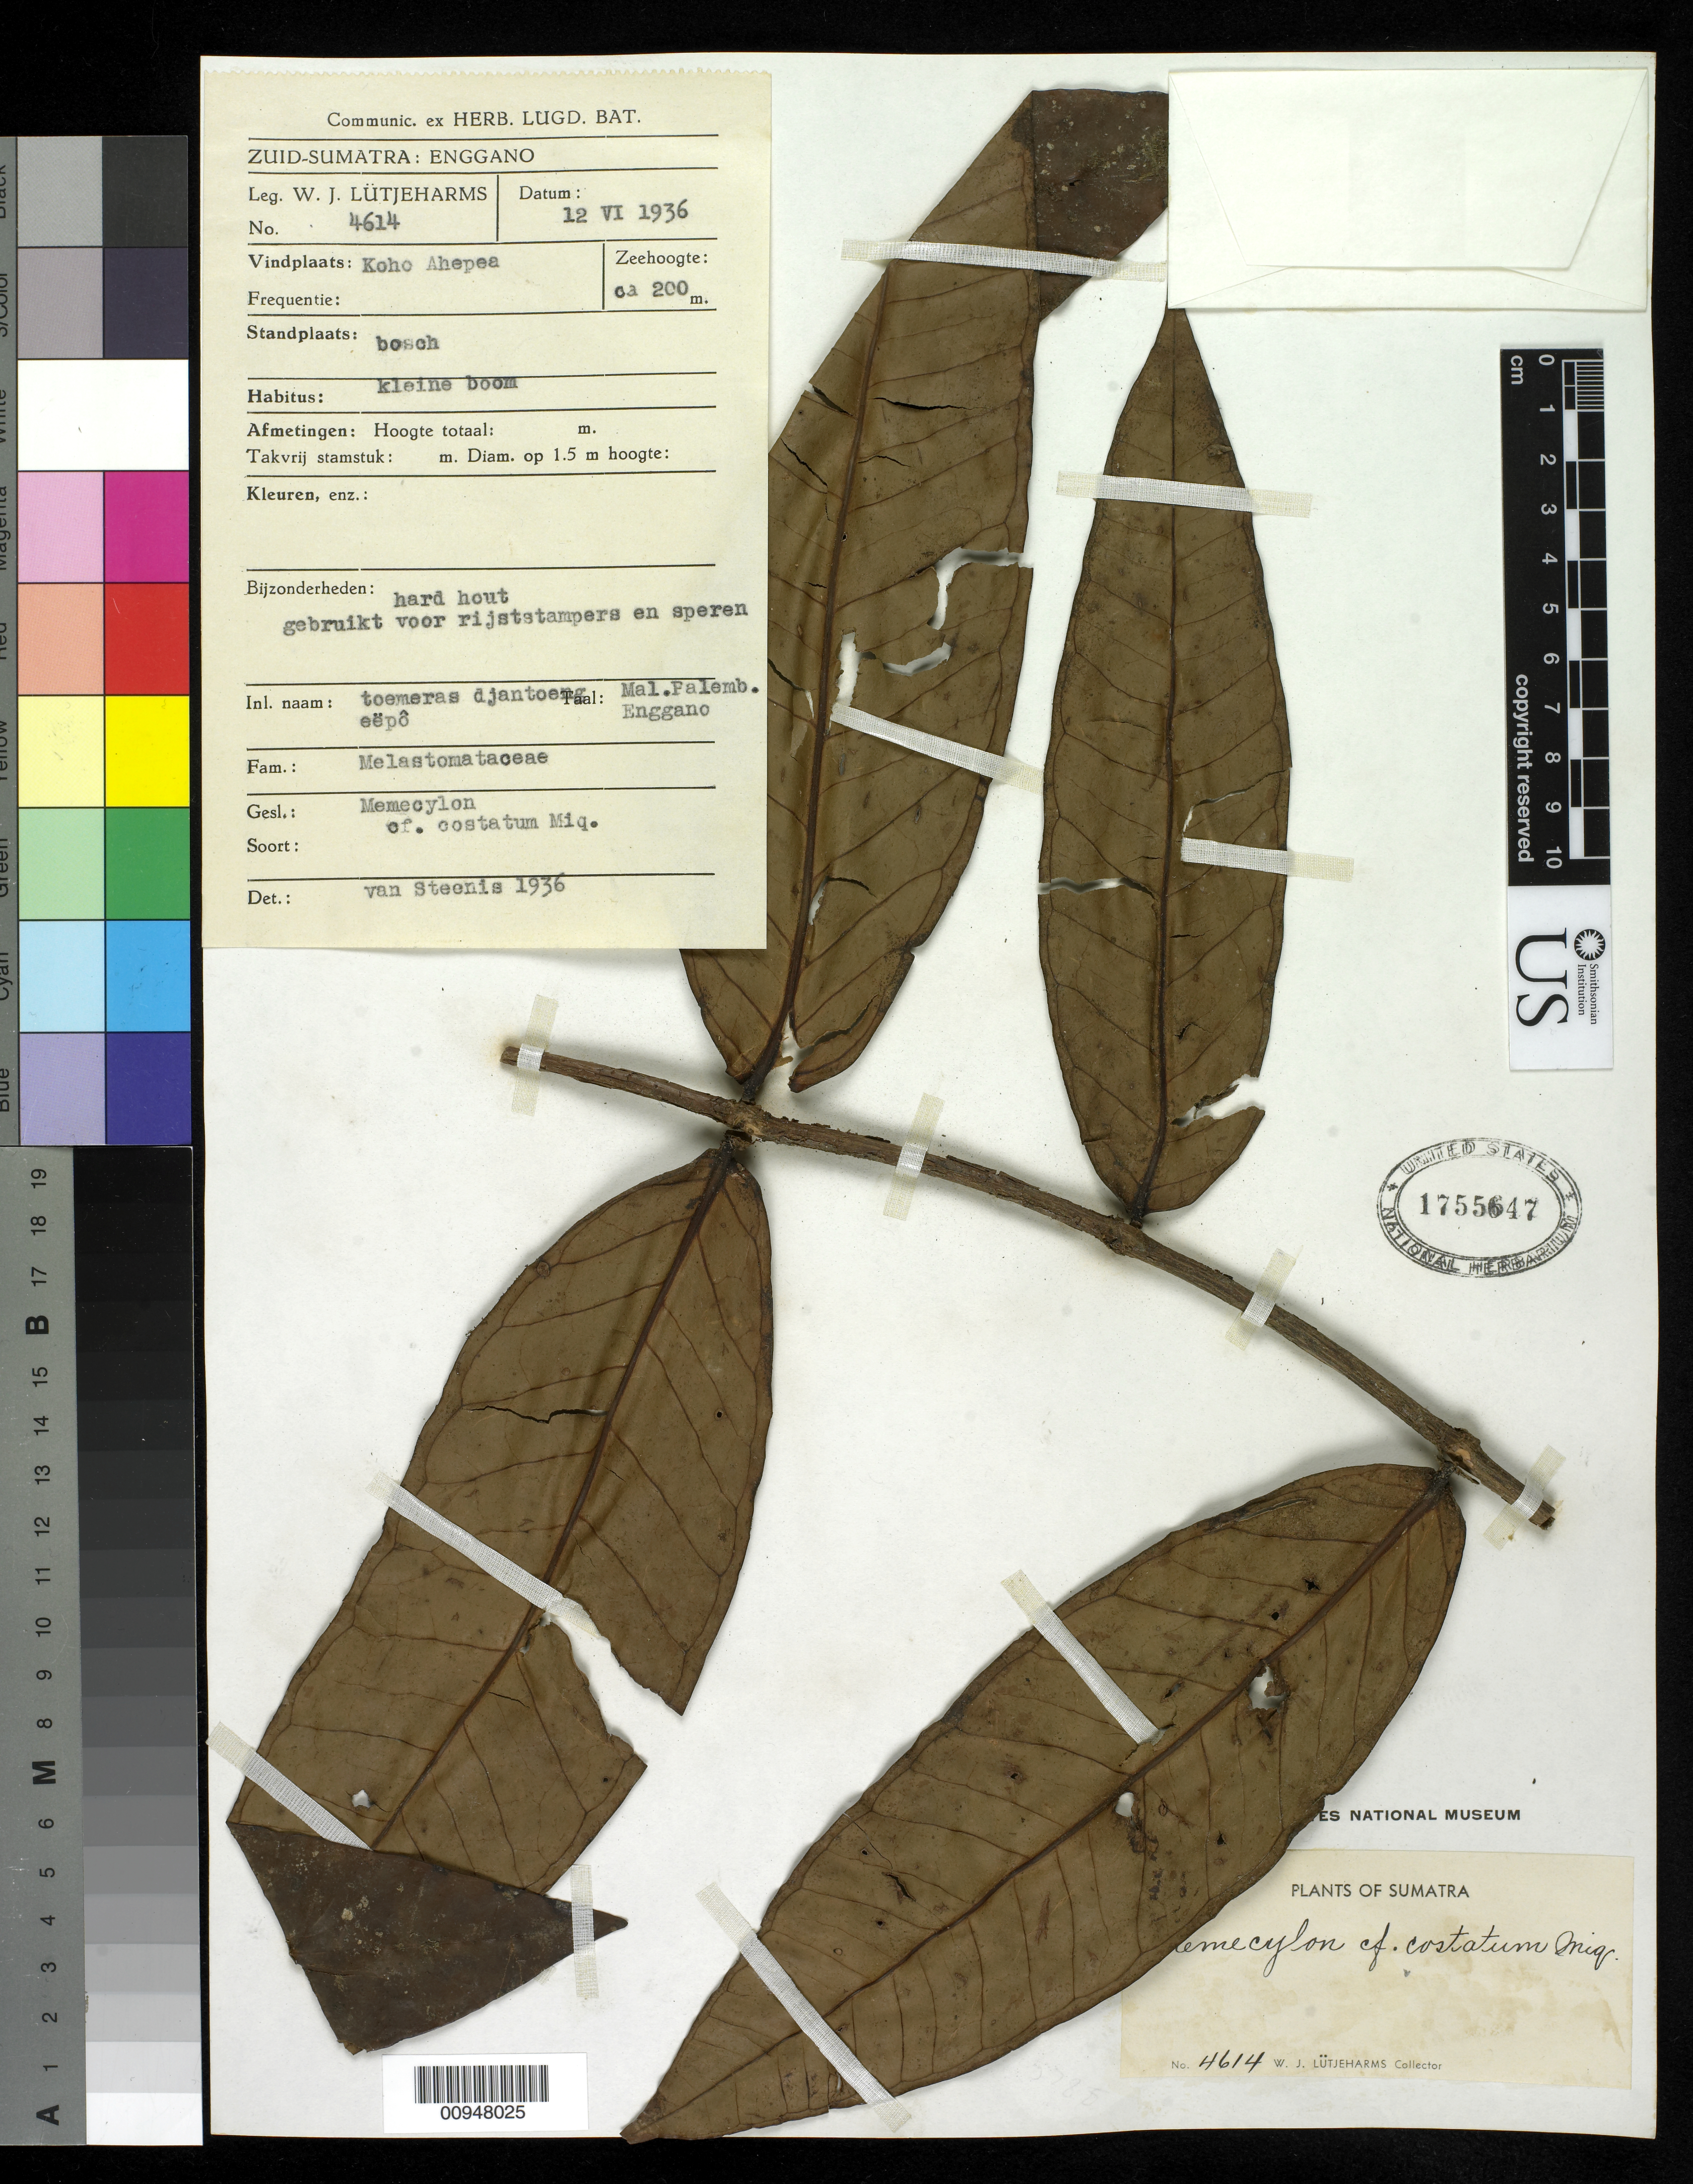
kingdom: Plantae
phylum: Tracheophyta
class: Magnoliopsida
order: Myrtales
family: Melastomataceae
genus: Memecylon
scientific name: Memecylon costatum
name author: Miq.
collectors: W. Lütjeharms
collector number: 4614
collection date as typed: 12 Jun 1936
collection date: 1936-06-12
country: Indonesia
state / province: Sumatra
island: Sumatra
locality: Zuid-Sumatra: Enggano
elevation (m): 200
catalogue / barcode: US 1755647